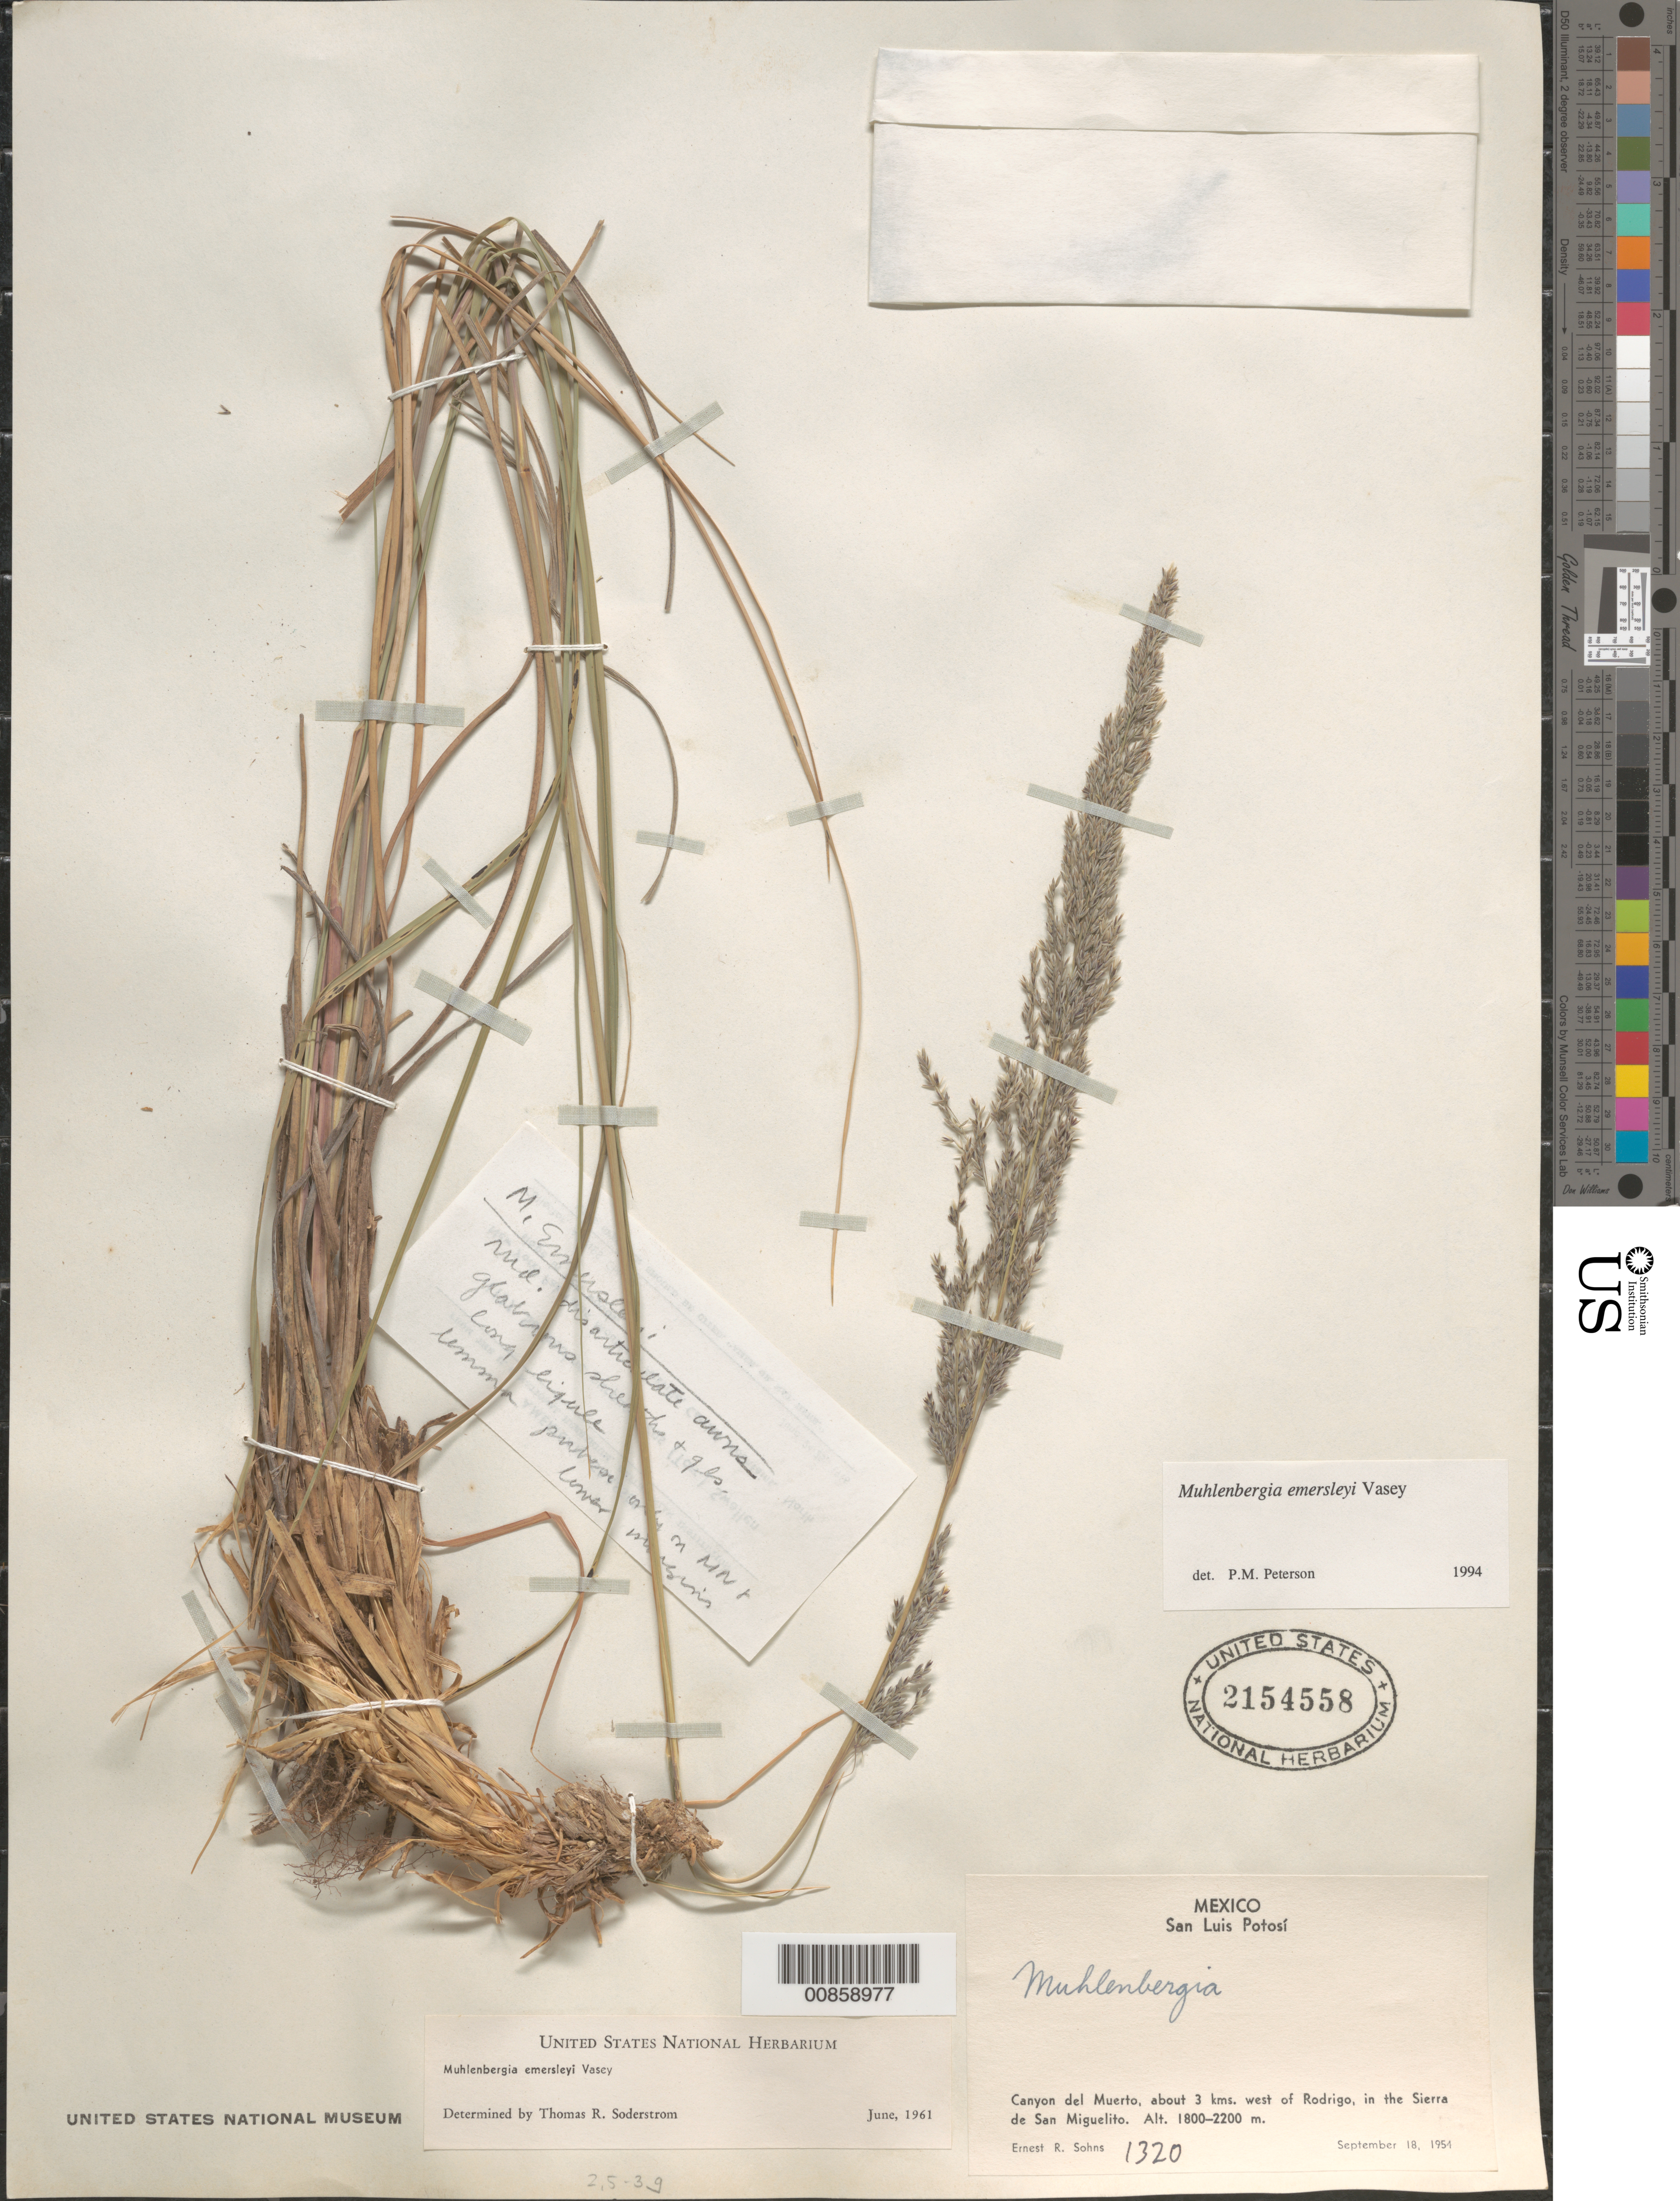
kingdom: Plantae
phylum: Tracheophyta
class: Liliopsida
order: Poales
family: Poaceae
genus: Muhlenbergia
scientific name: Muhlenbergia emersleyi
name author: Vasey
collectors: E. R. Sohns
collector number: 1320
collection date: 1954-09-18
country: Mexico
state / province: San Luis Potosí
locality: Canyon del Muerto, about 3 kms. west of Rodrigo, in the Sierra de San Miguelito.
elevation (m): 1800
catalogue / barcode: US 2154558